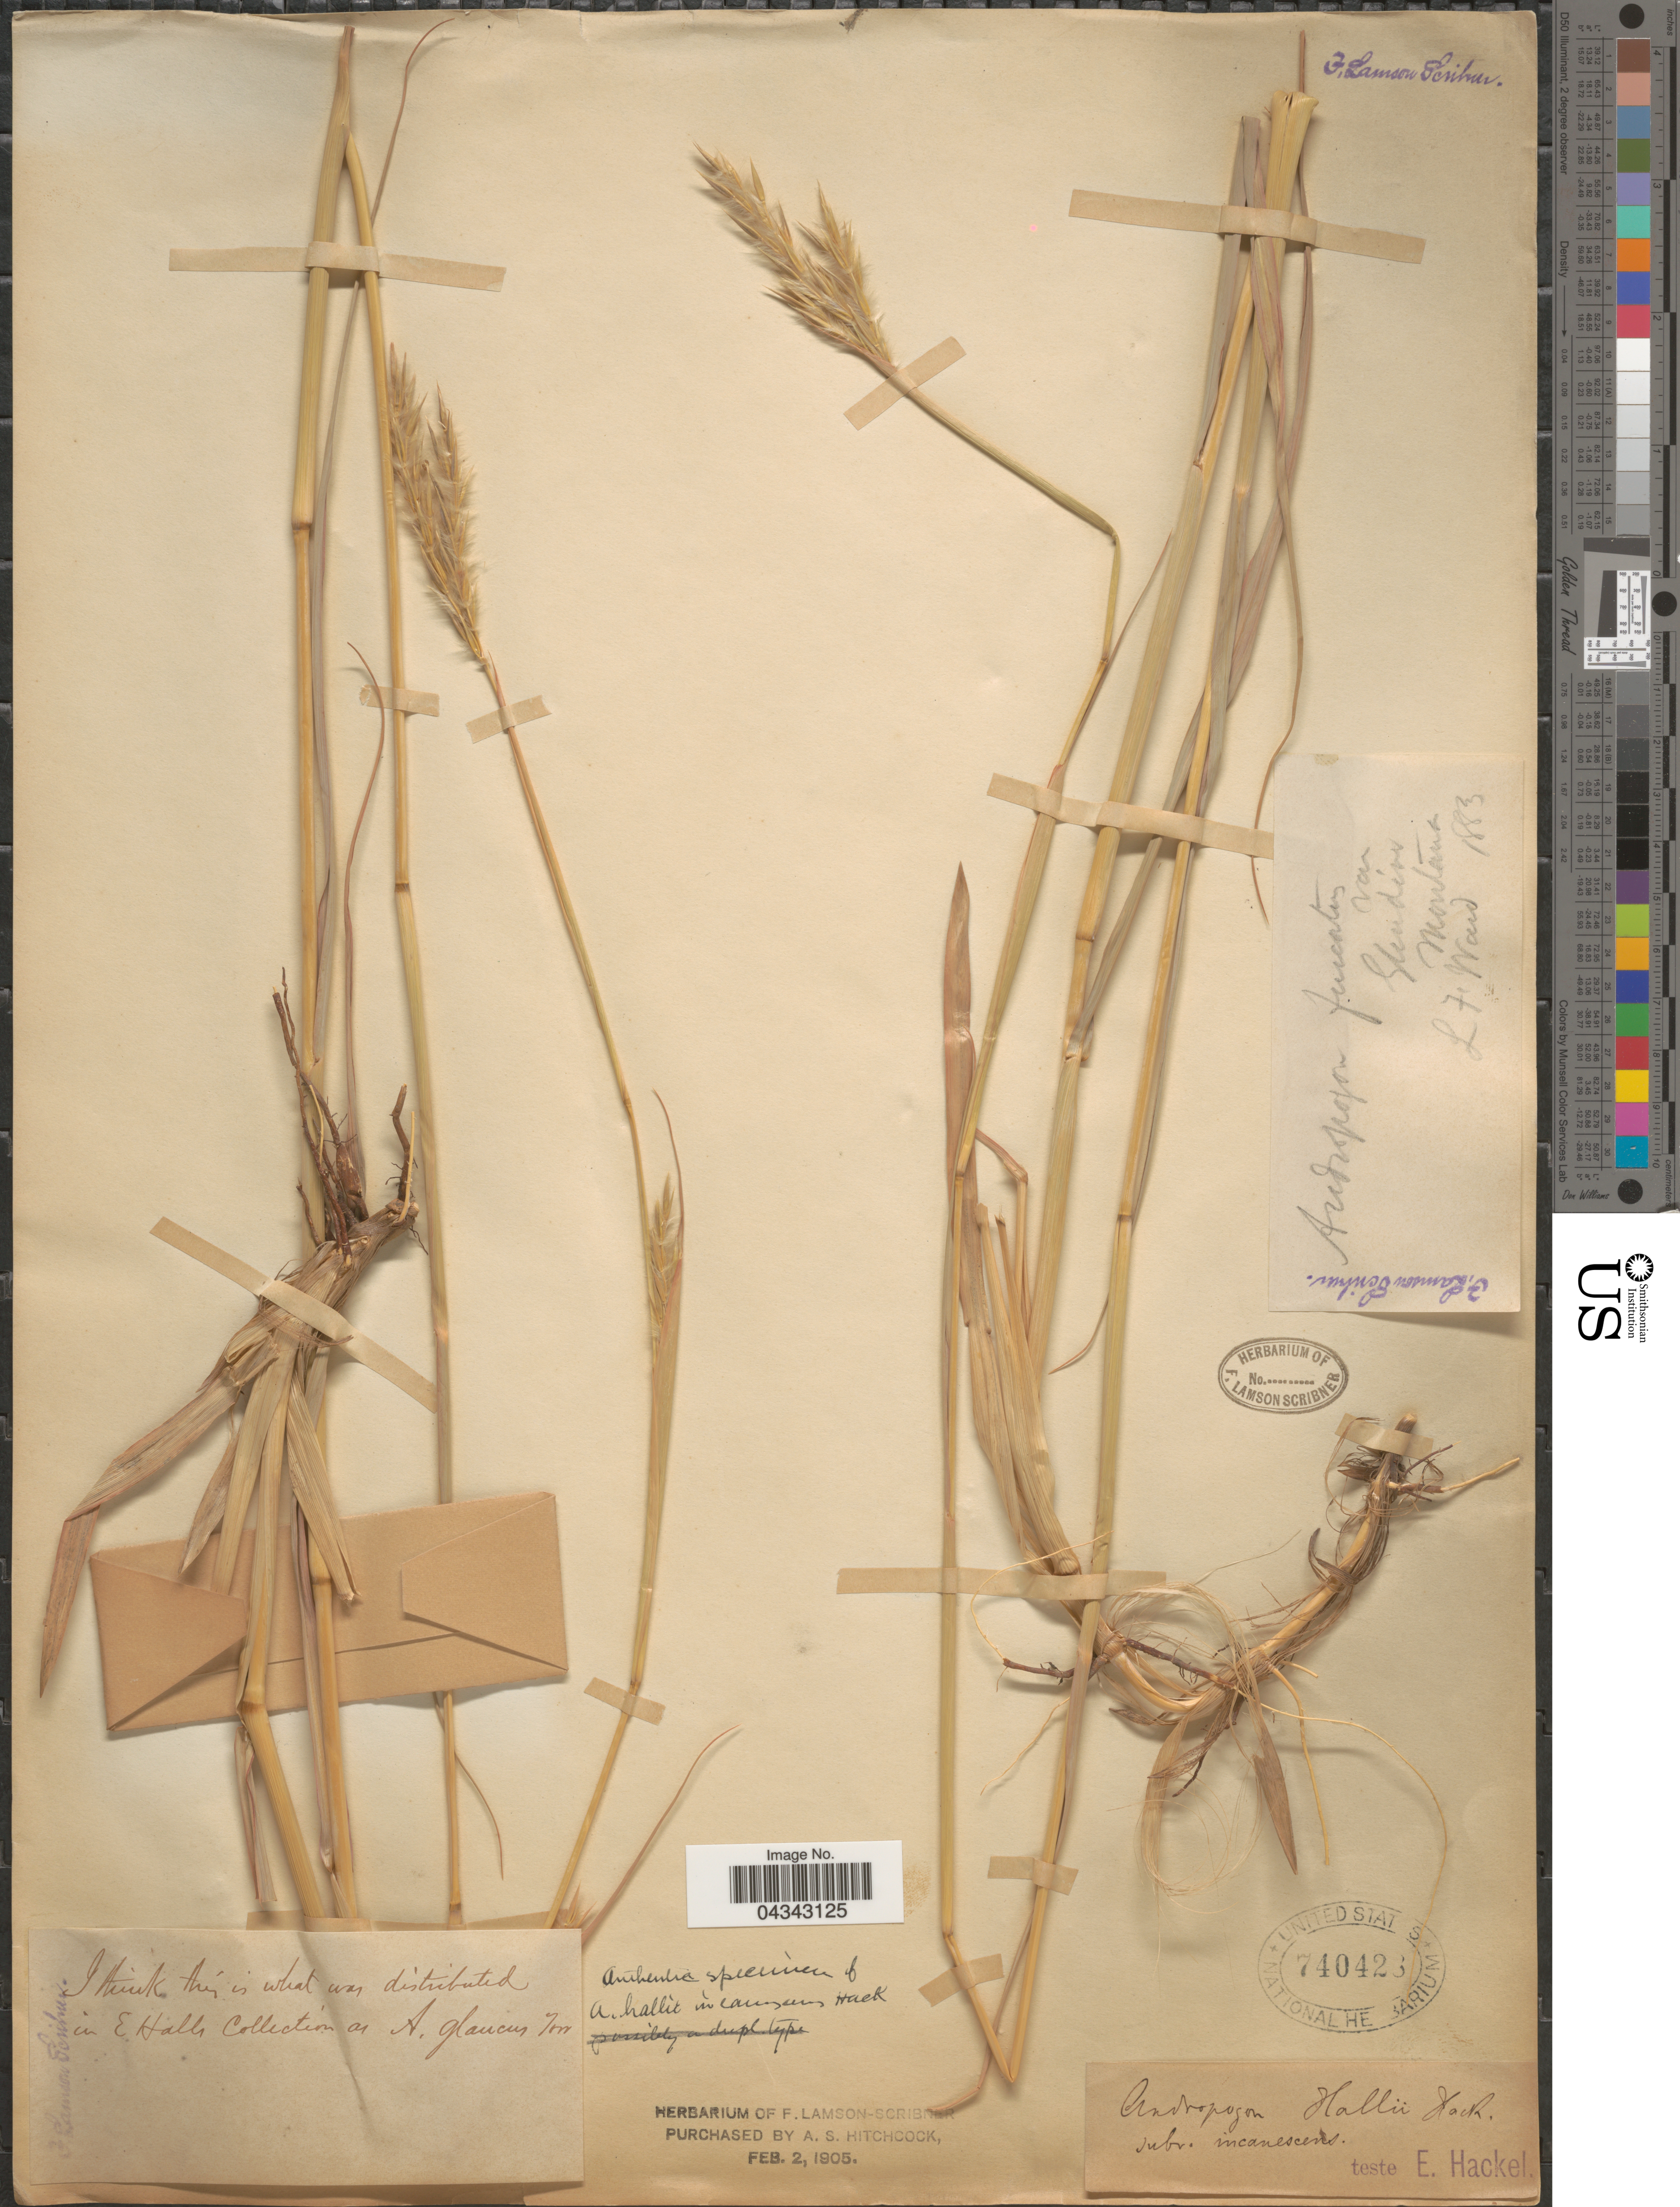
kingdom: Plantae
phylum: Tracheophyta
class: Liliopsida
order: Poales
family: Poaceae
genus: Andropogon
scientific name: Andropogon gerardii subsp. hallii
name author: (Hack.) Wipff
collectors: L. Ward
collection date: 1883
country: United States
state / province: Montana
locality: Glendive.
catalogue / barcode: US 740423